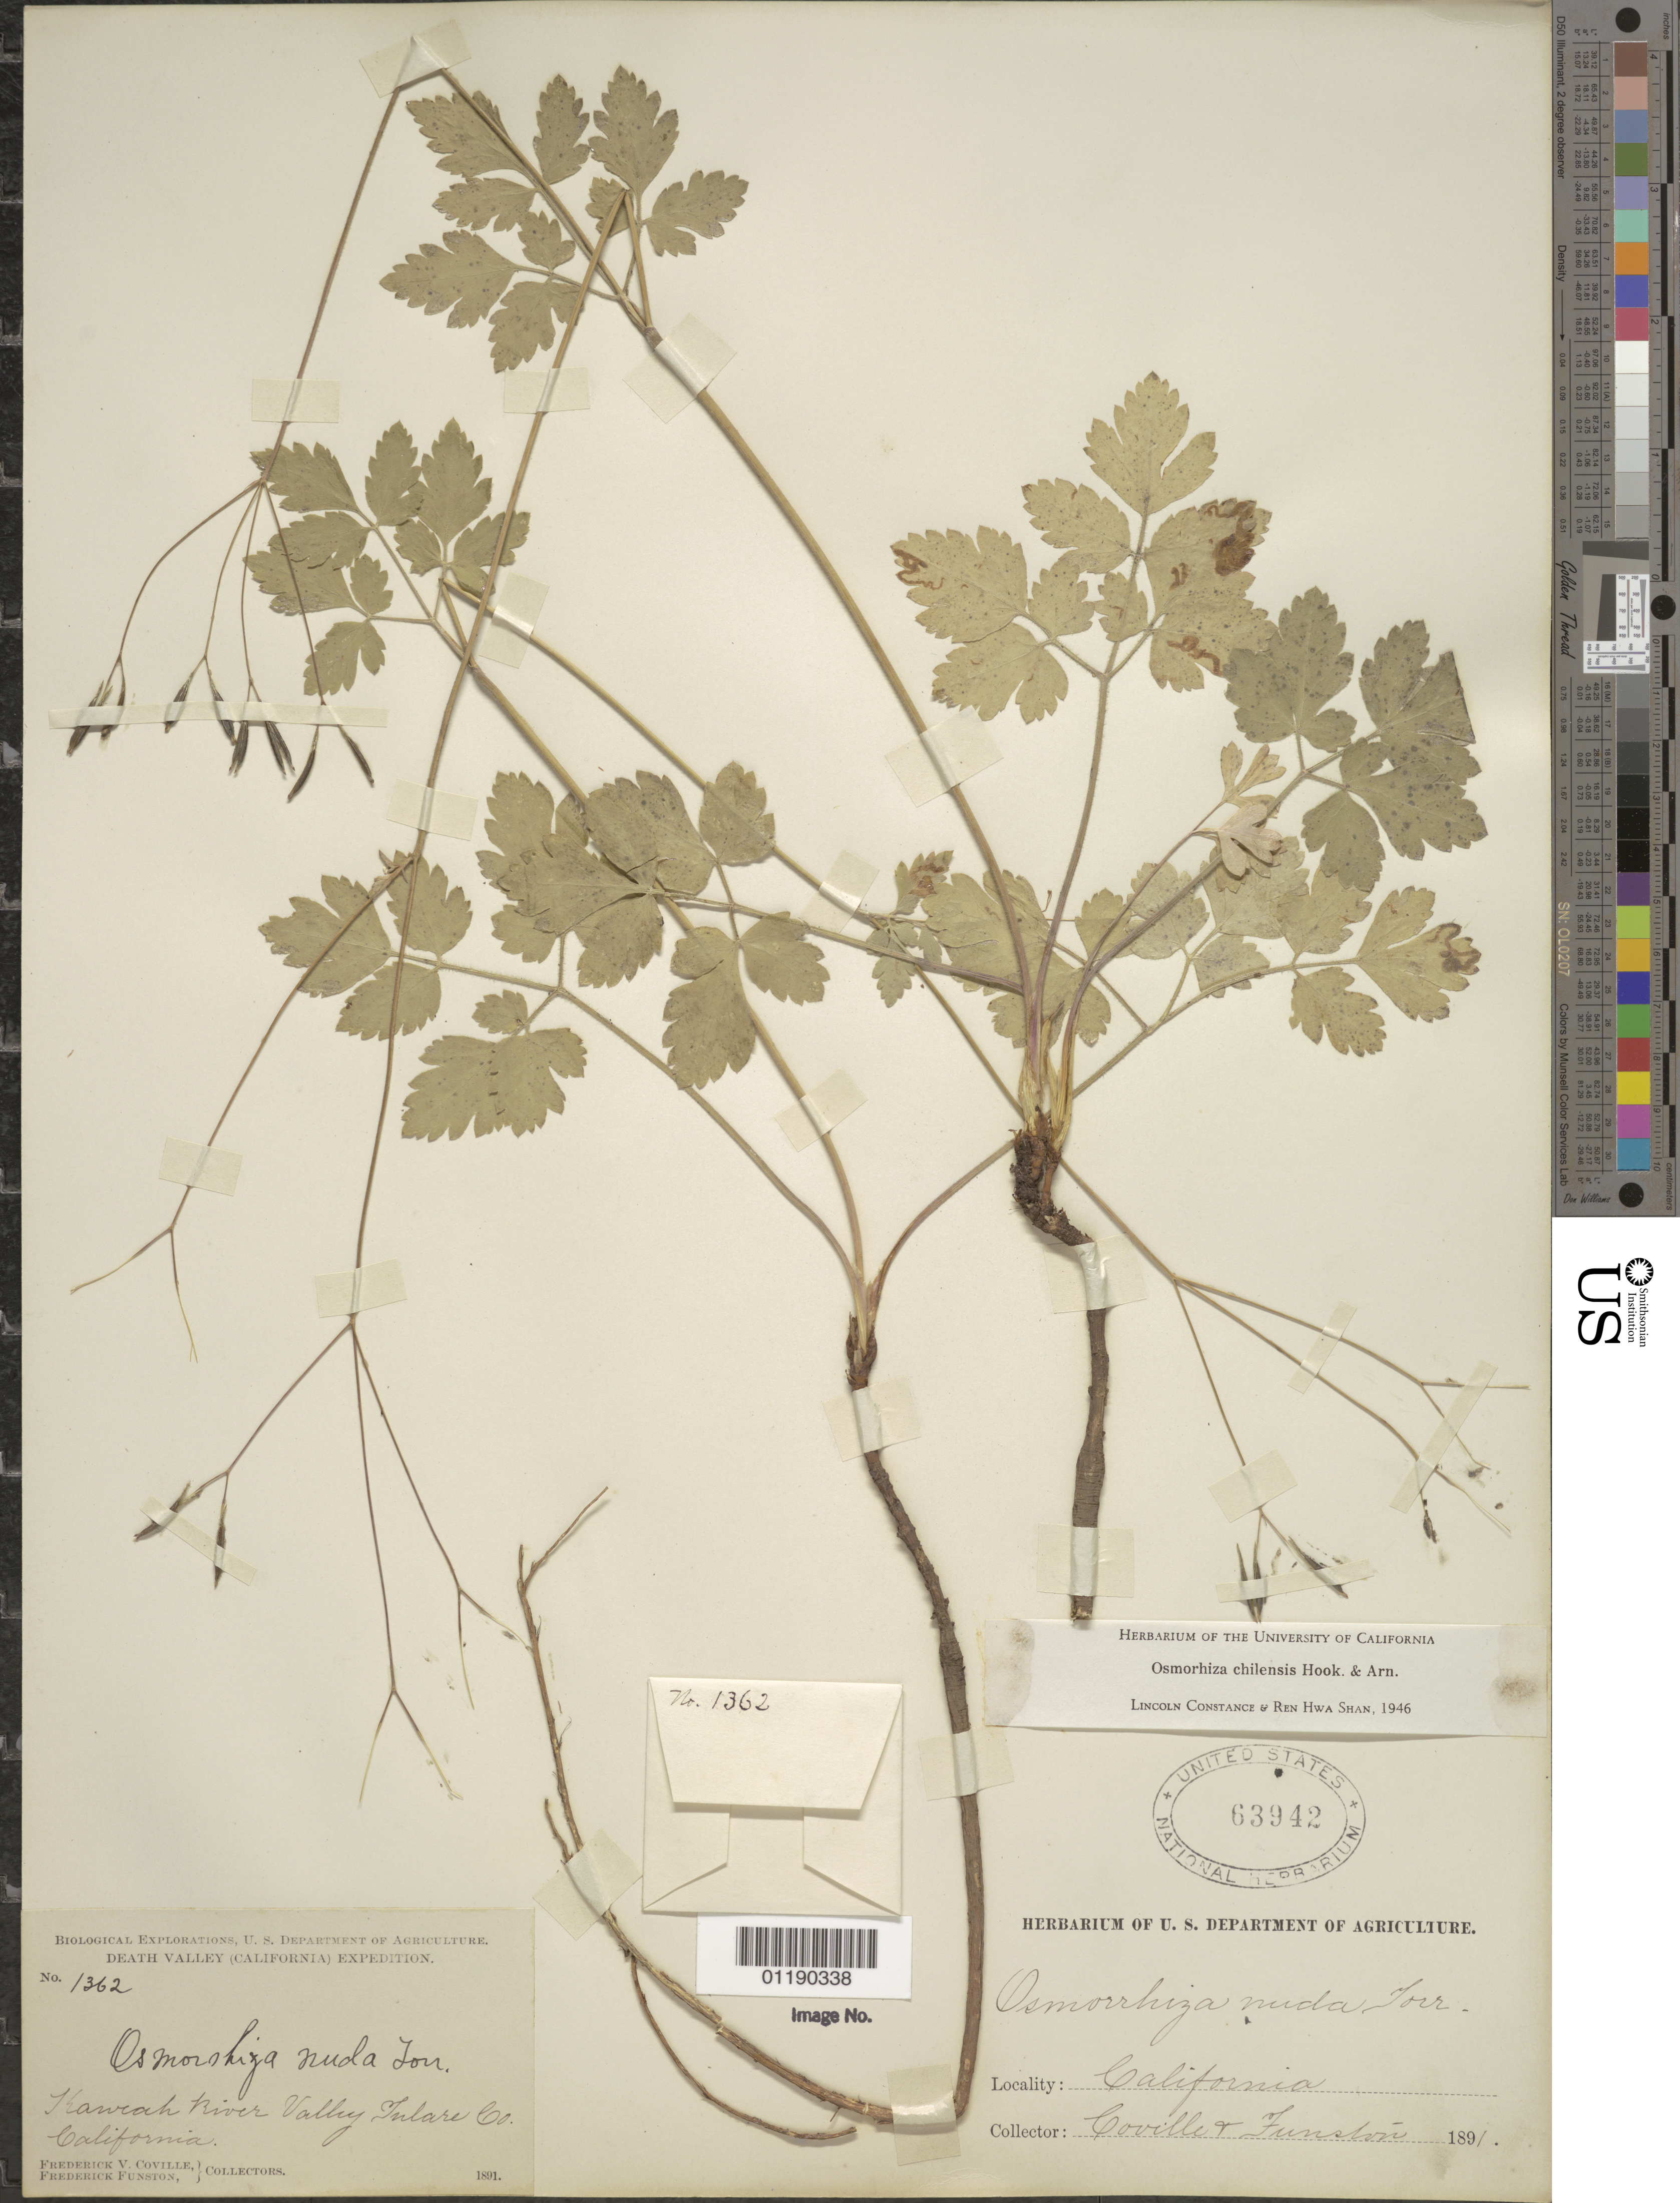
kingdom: Plantae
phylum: Tracheophyta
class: Magnoliopsida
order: Apiales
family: Apiaceae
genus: Osmorhiza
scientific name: Osmorhiza chilensis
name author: Hook. & Arn.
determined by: Constance, L.; Shan, R. H.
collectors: F. V. Coville & F. Funston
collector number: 1362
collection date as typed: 1891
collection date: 1891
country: United States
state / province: California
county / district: Tulare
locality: Kaweah River Valley.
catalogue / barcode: US 63942